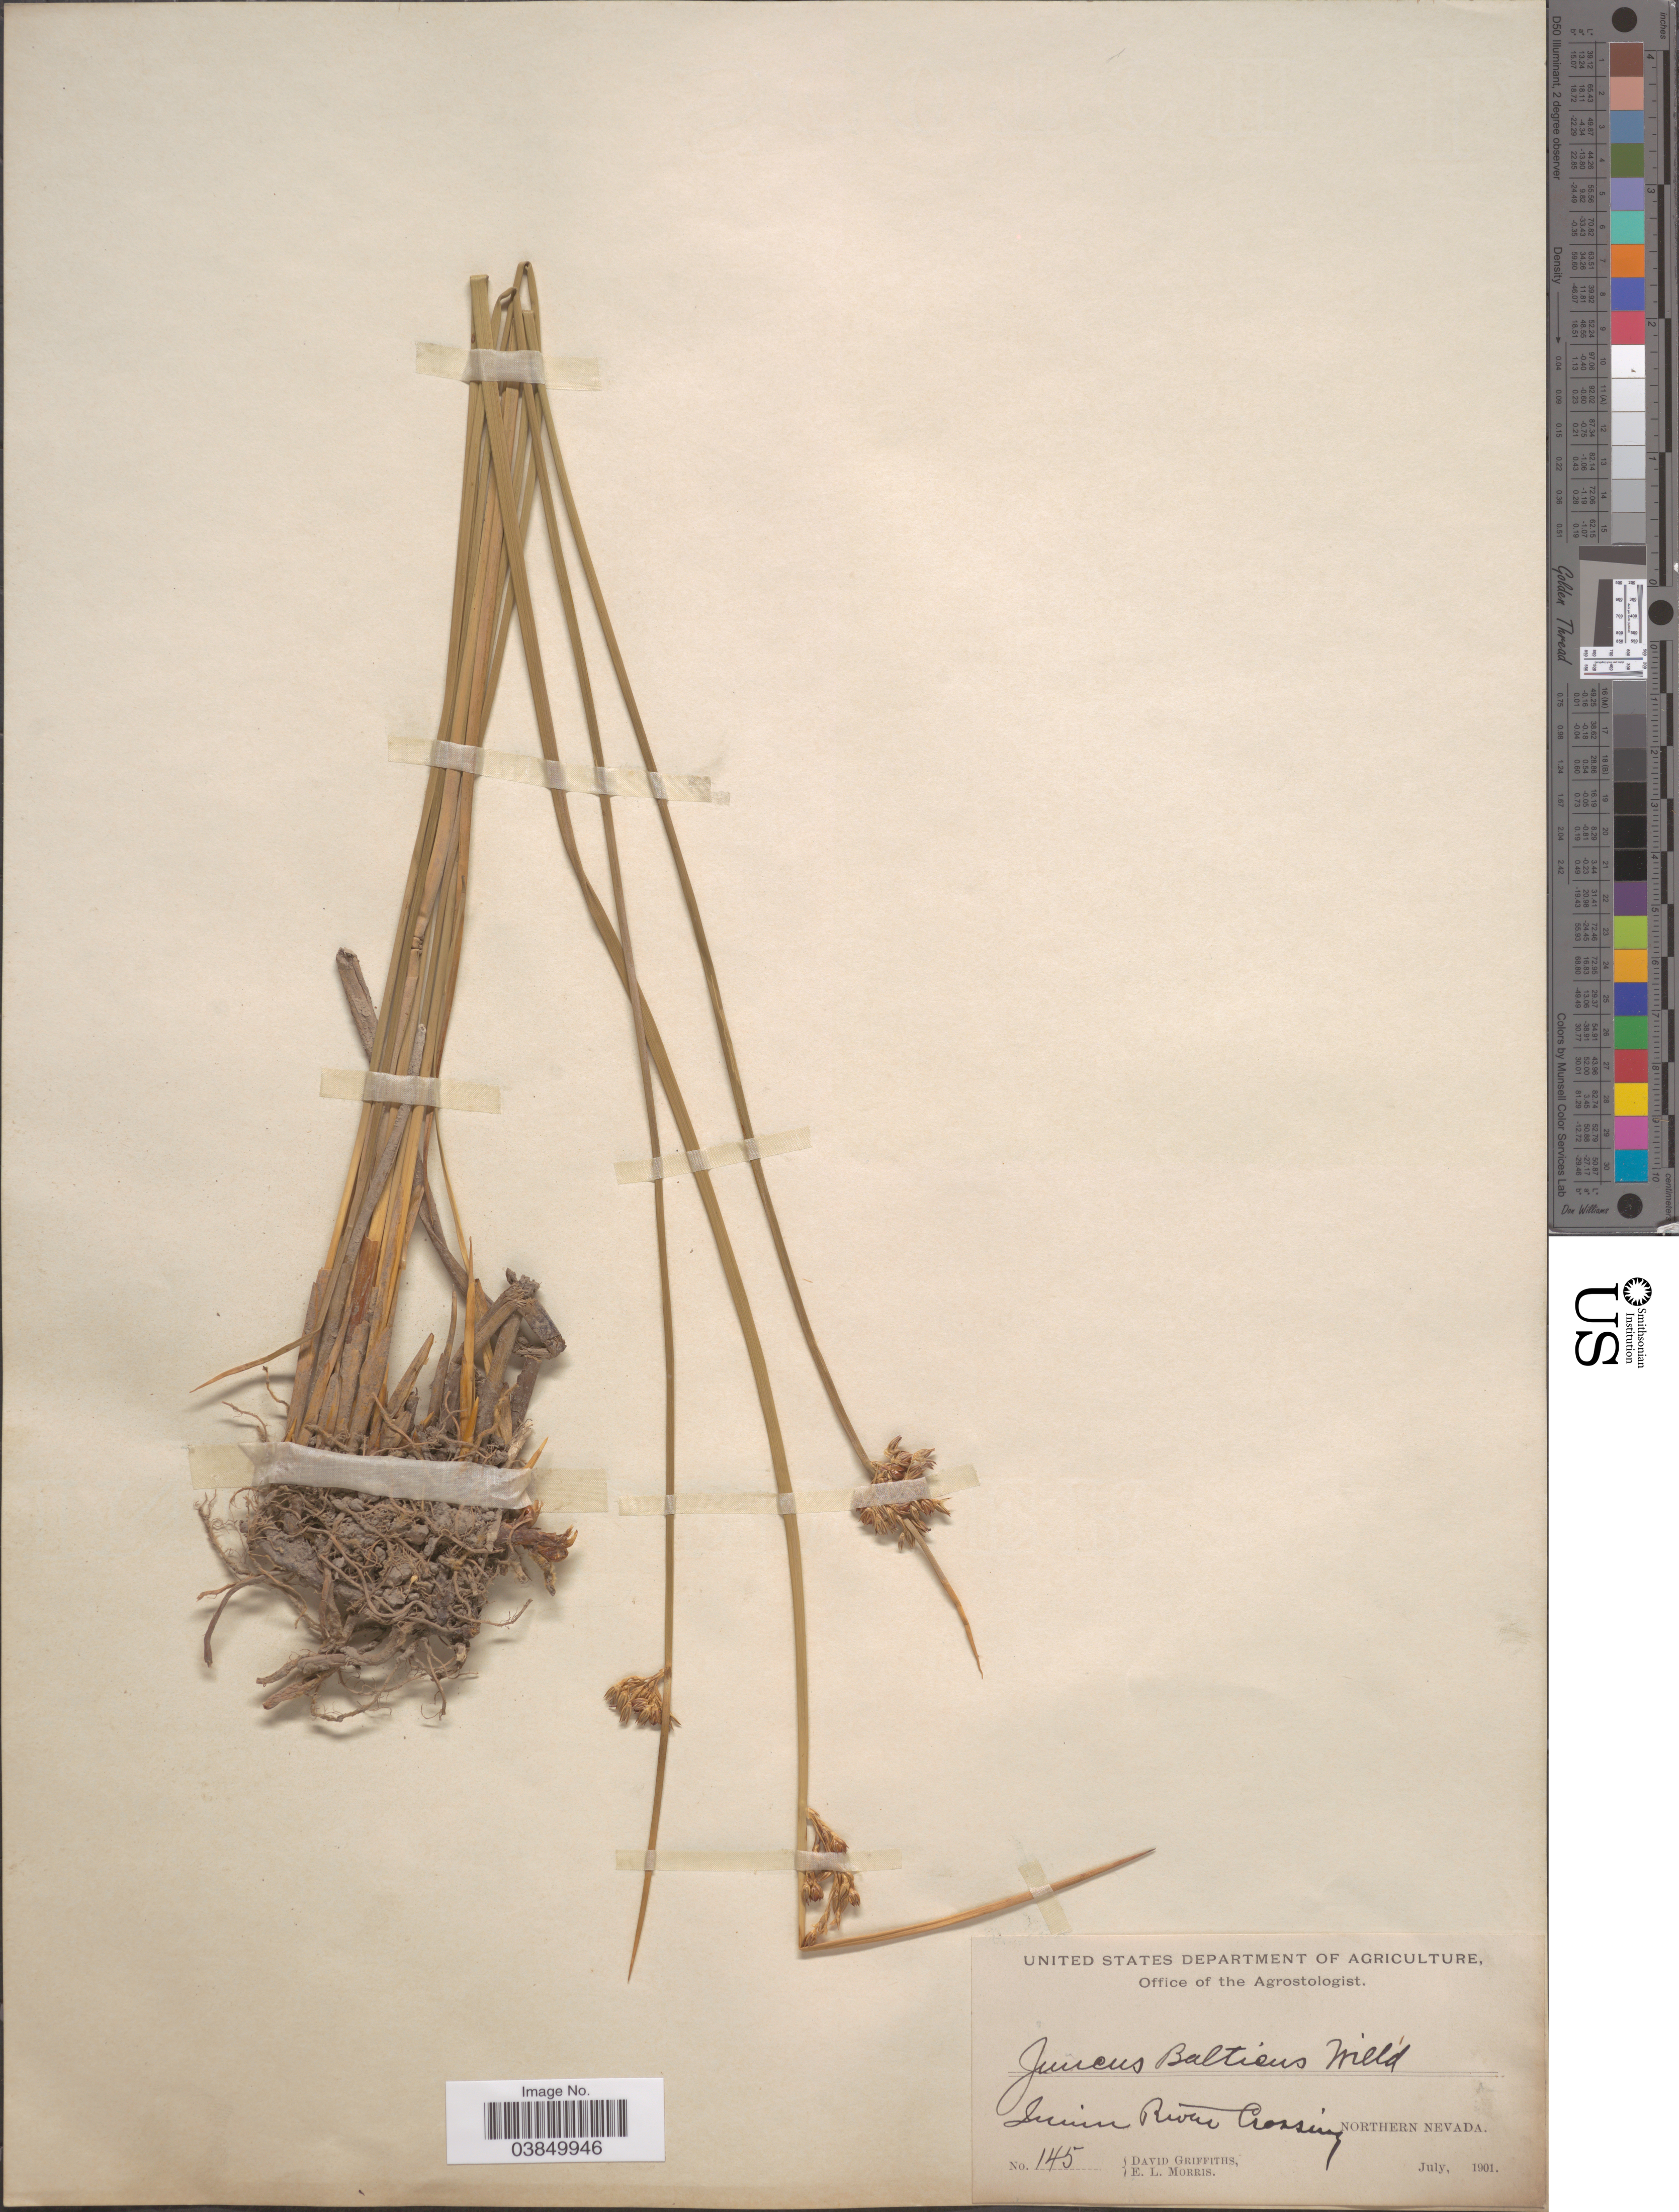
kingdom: Plantae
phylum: Tracheophyta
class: Liliopsida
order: Poales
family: Juncaceae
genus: Juncus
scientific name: Juncus balticus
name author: Willd.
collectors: D. Griffiths & E. Morris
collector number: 145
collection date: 1901-07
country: United States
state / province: Nevada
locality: Junin River Crossing, Northern Nevada.